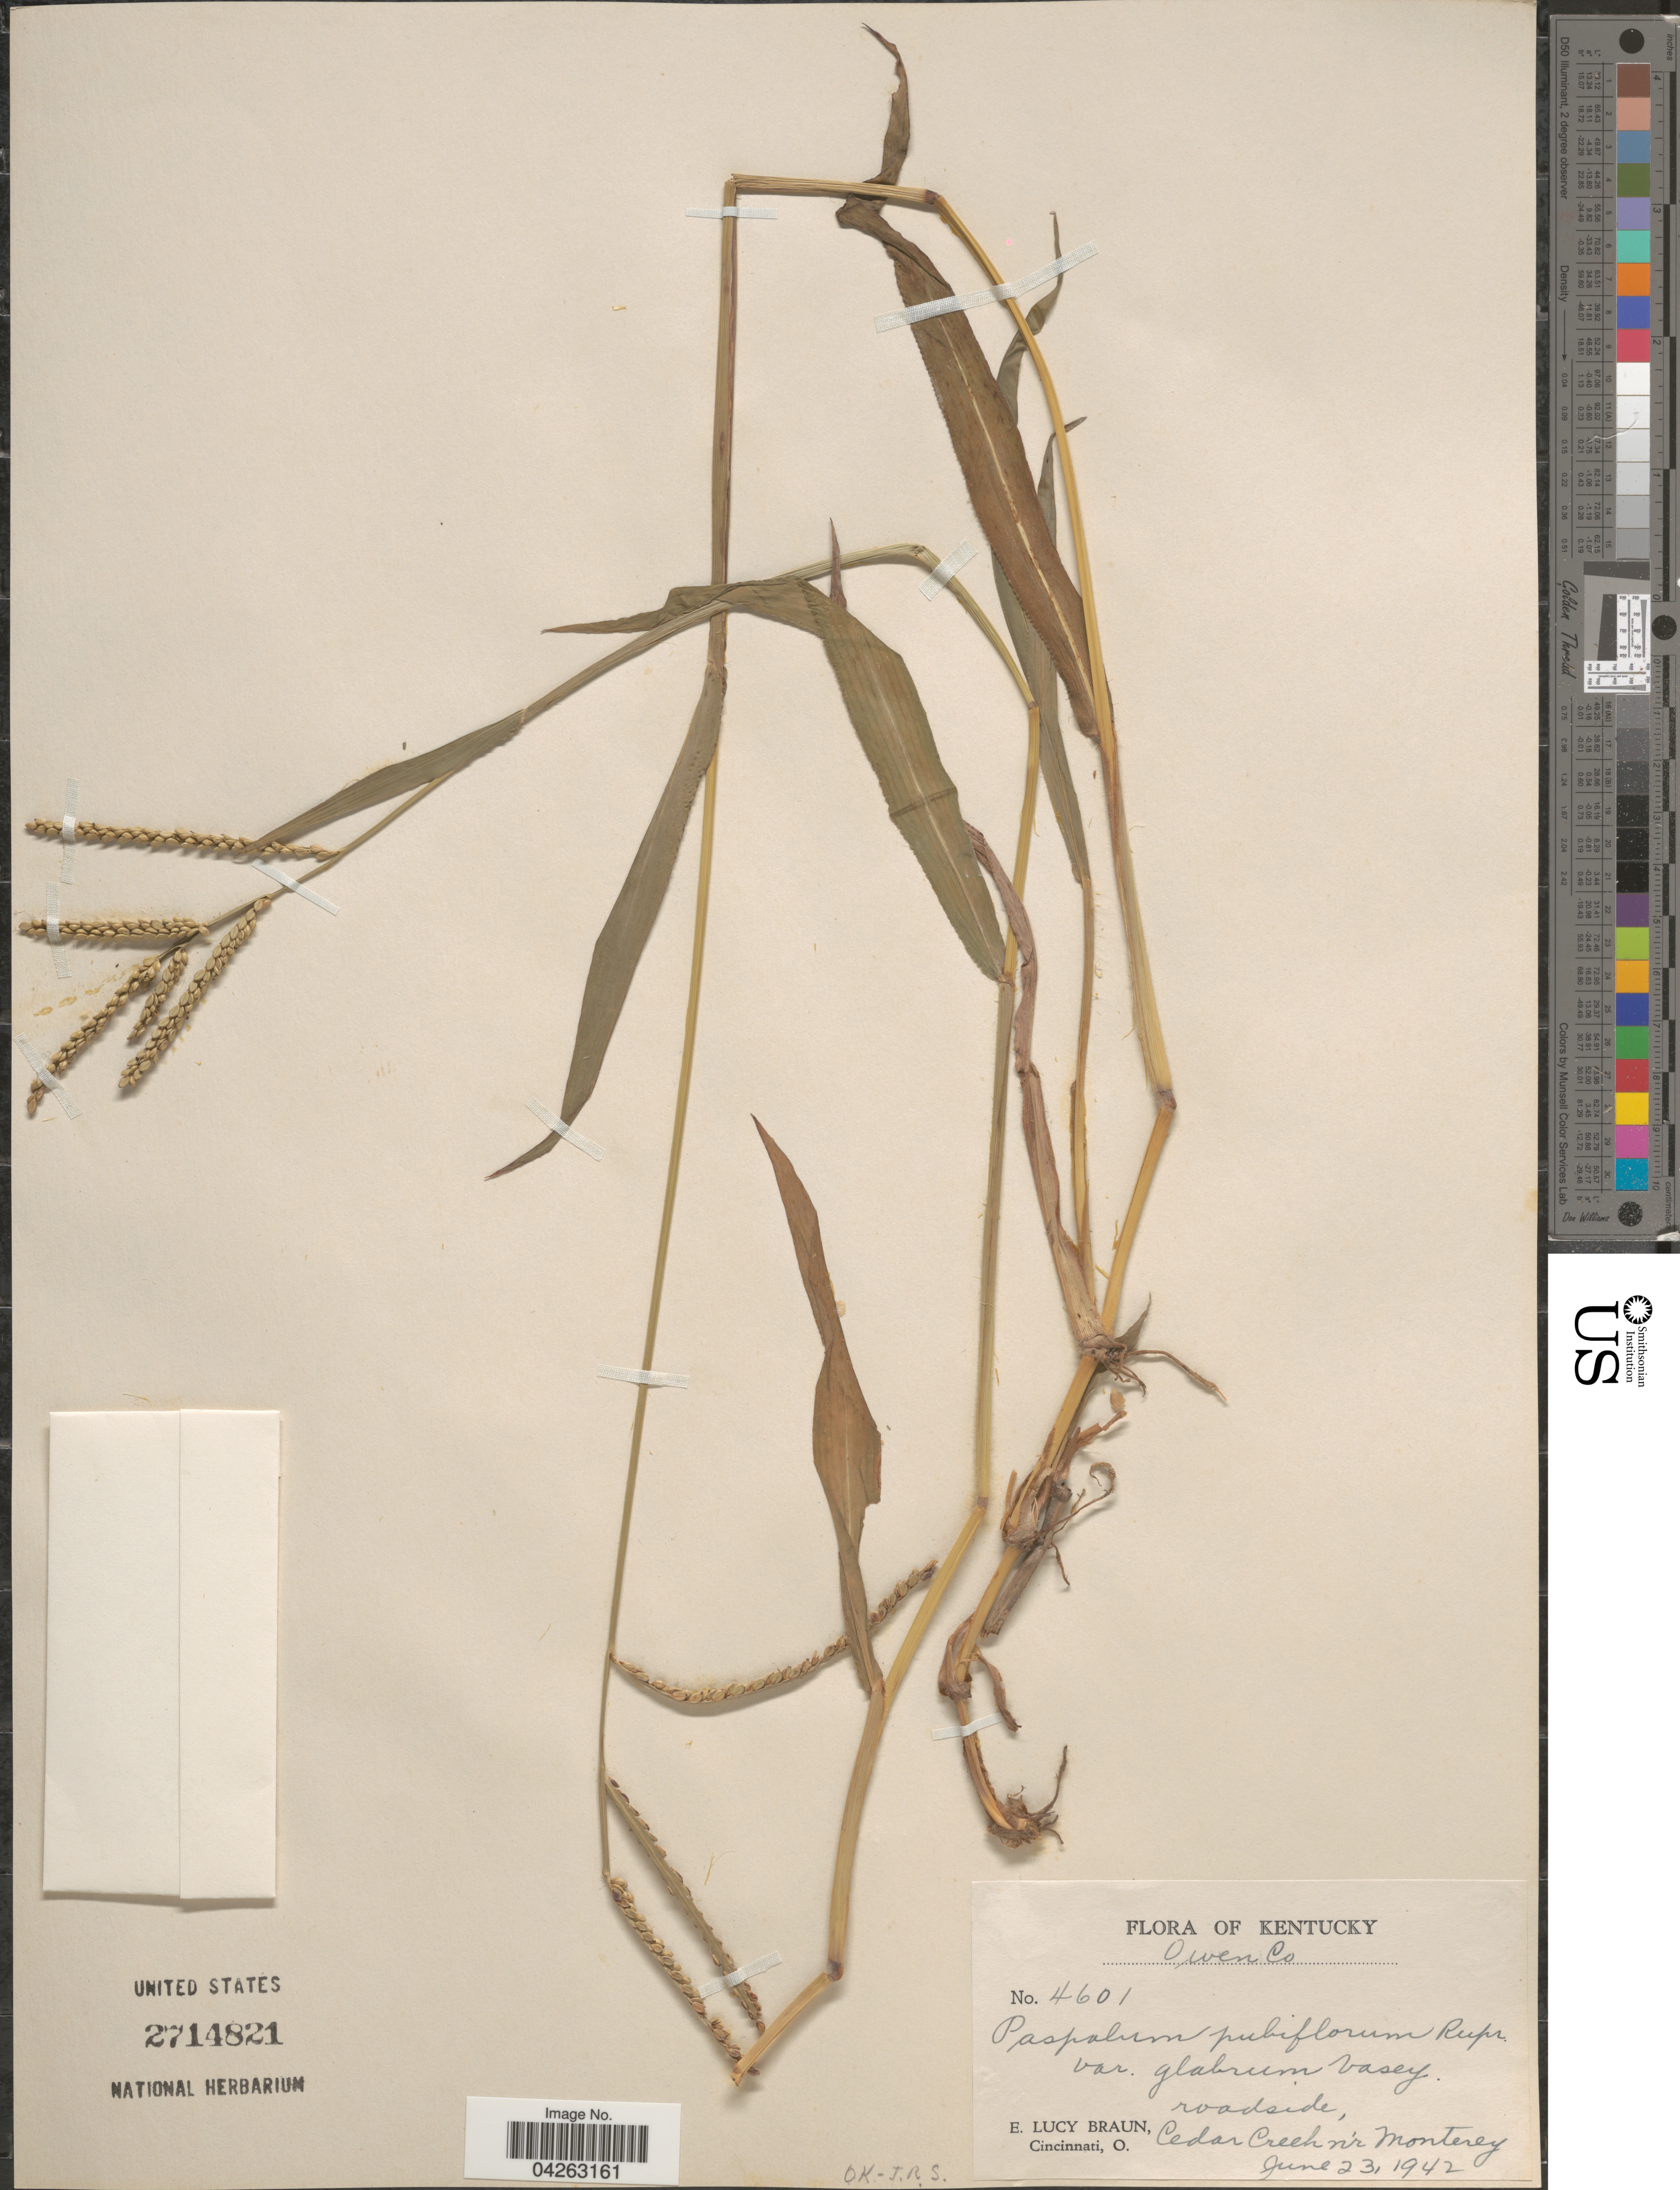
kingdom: Plantae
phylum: Tracheophyta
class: Liliopsida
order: Poales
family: Poaceae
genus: Paspalum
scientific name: Paspalum pubiflorum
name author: Rupr. ex E. Fourn.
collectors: E. L. Braun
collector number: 4601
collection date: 1942-06-23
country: United States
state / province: Kentucky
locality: Owen Co. Cedar Creek n'r Monterey.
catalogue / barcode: US 2714821